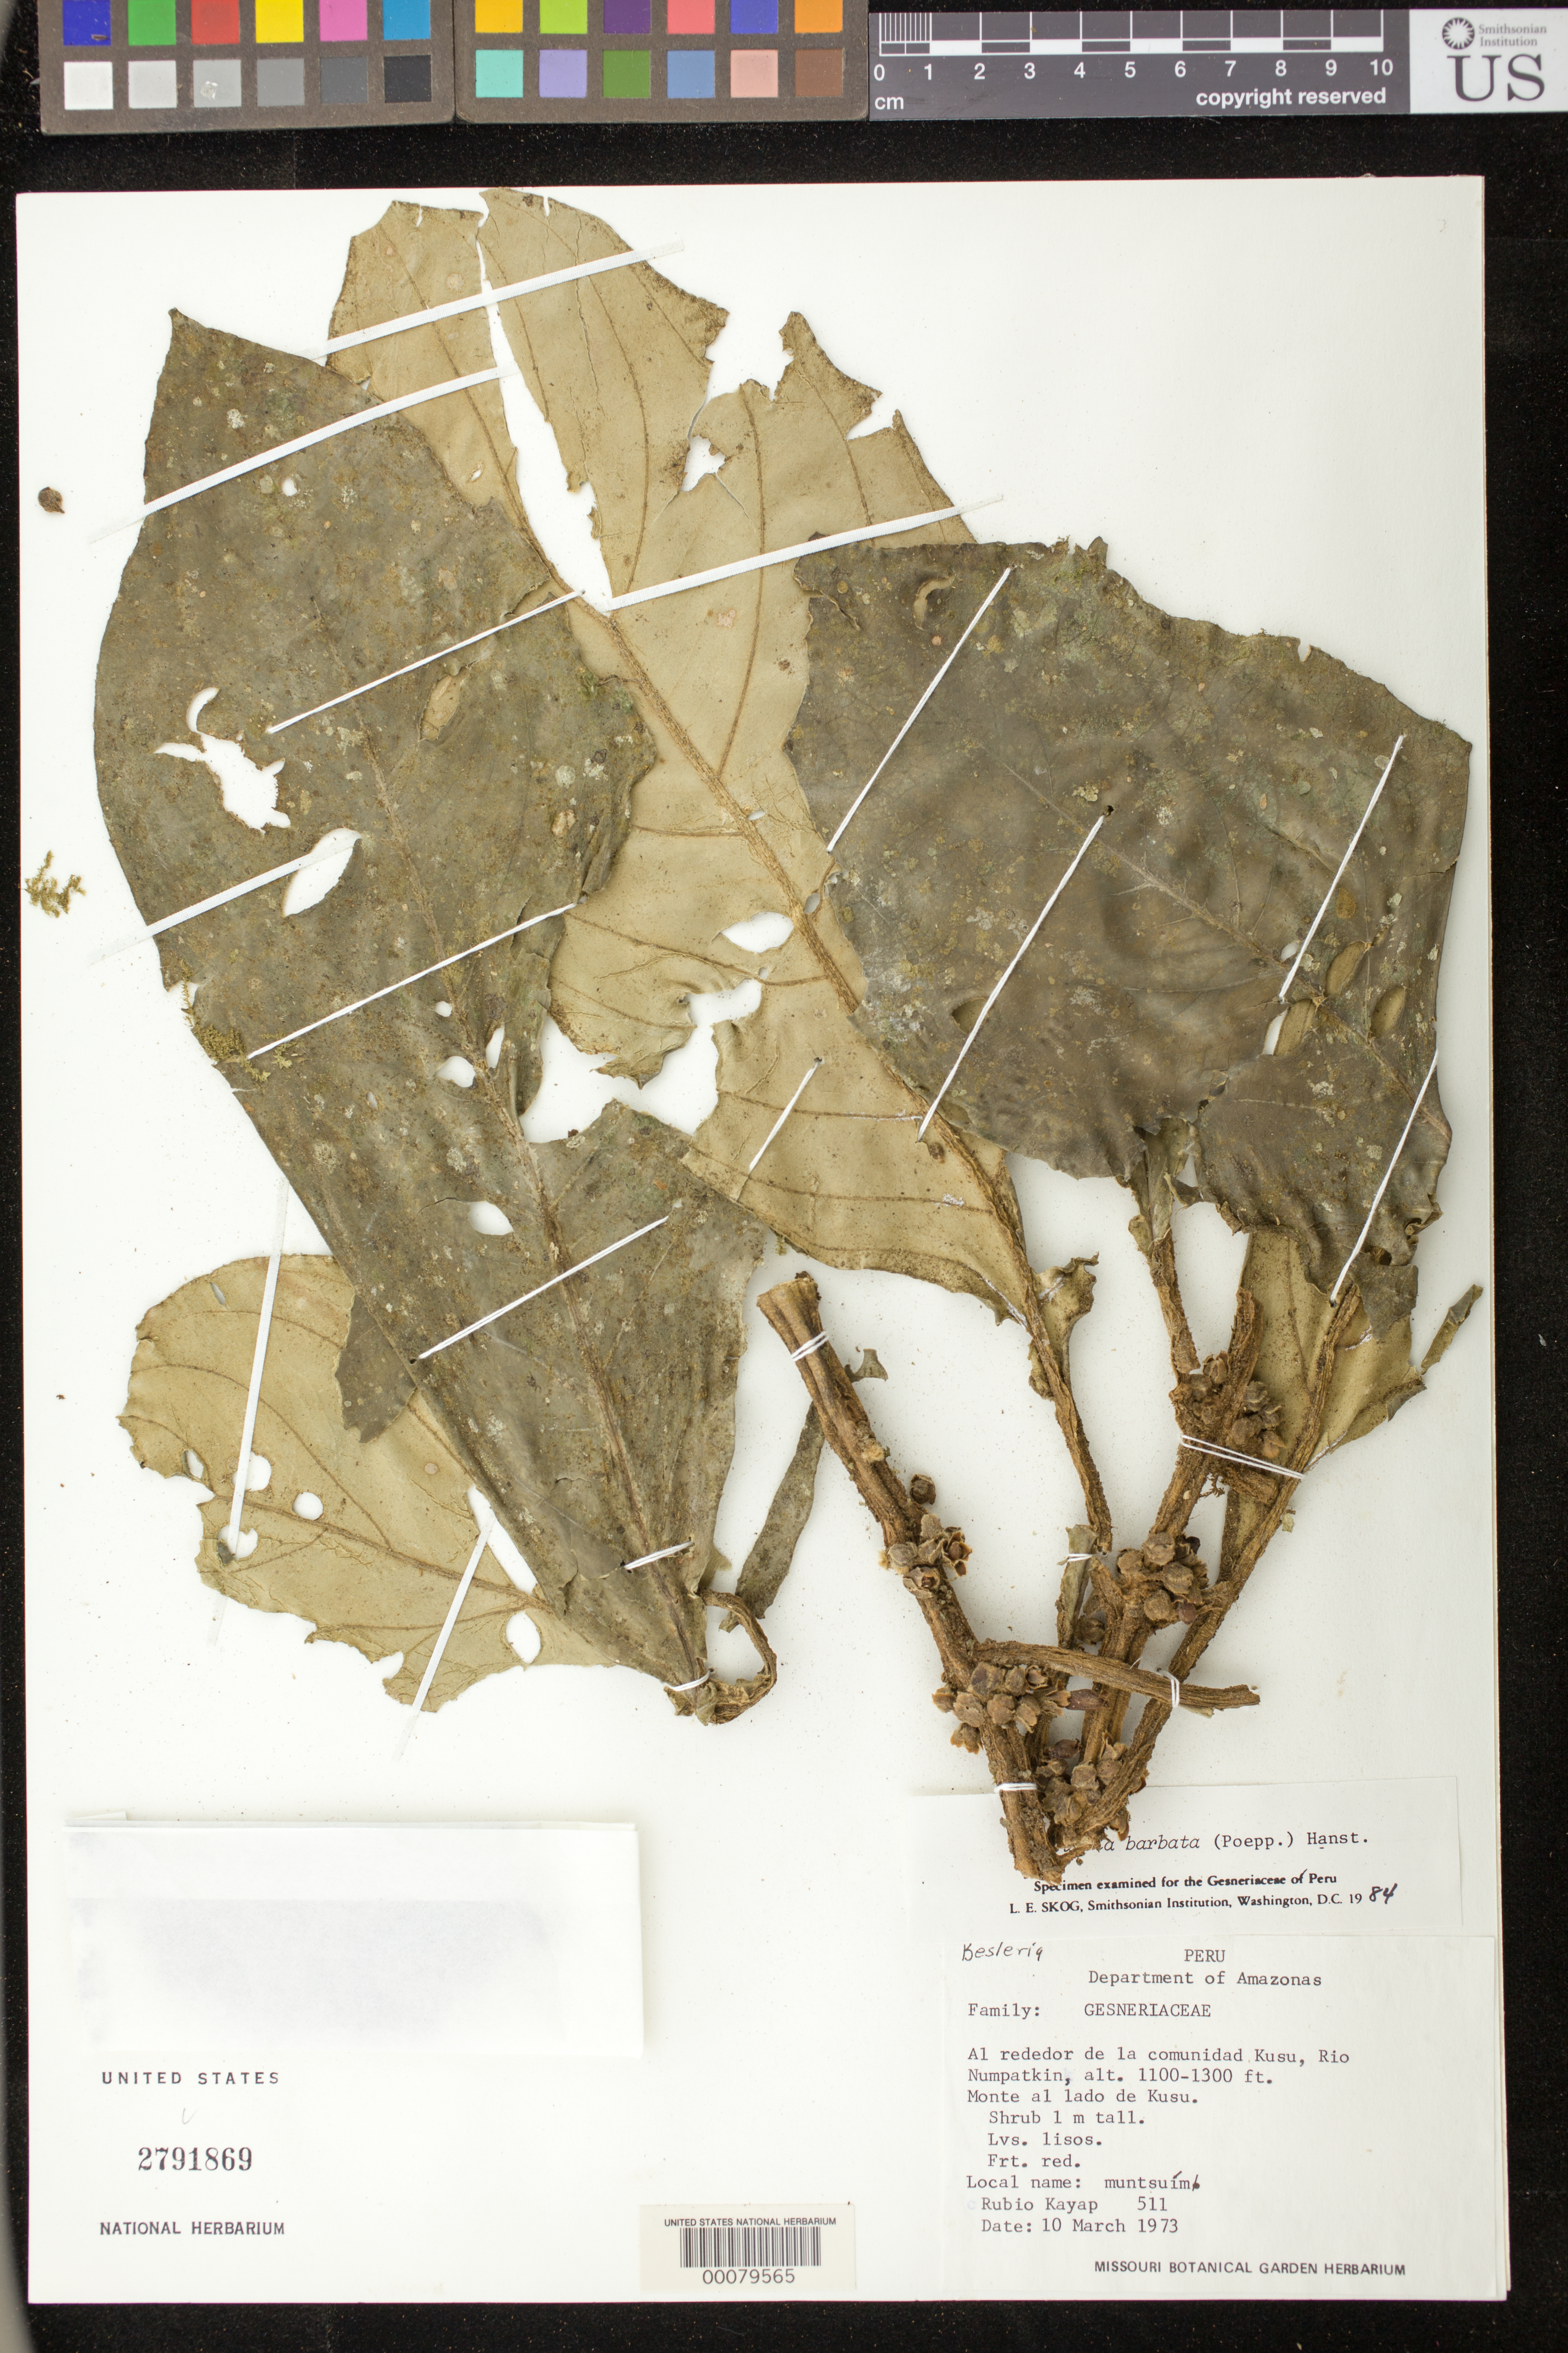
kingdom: Plantae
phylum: Tracheophyta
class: Magnoliopsida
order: Lamiales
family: Gesneriaceae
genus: Besleria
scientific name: Besleria barbata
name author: (Poepp.) Hanst.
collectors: R. Kayap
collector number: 511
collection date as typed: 10 Mar 1973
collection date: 1973-03-10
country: Peru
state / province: Amazonas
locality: Around Kusu, Rio Numpatkin, on the edge of Kusu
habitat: Forest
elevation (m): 335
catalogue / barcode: US 2791869